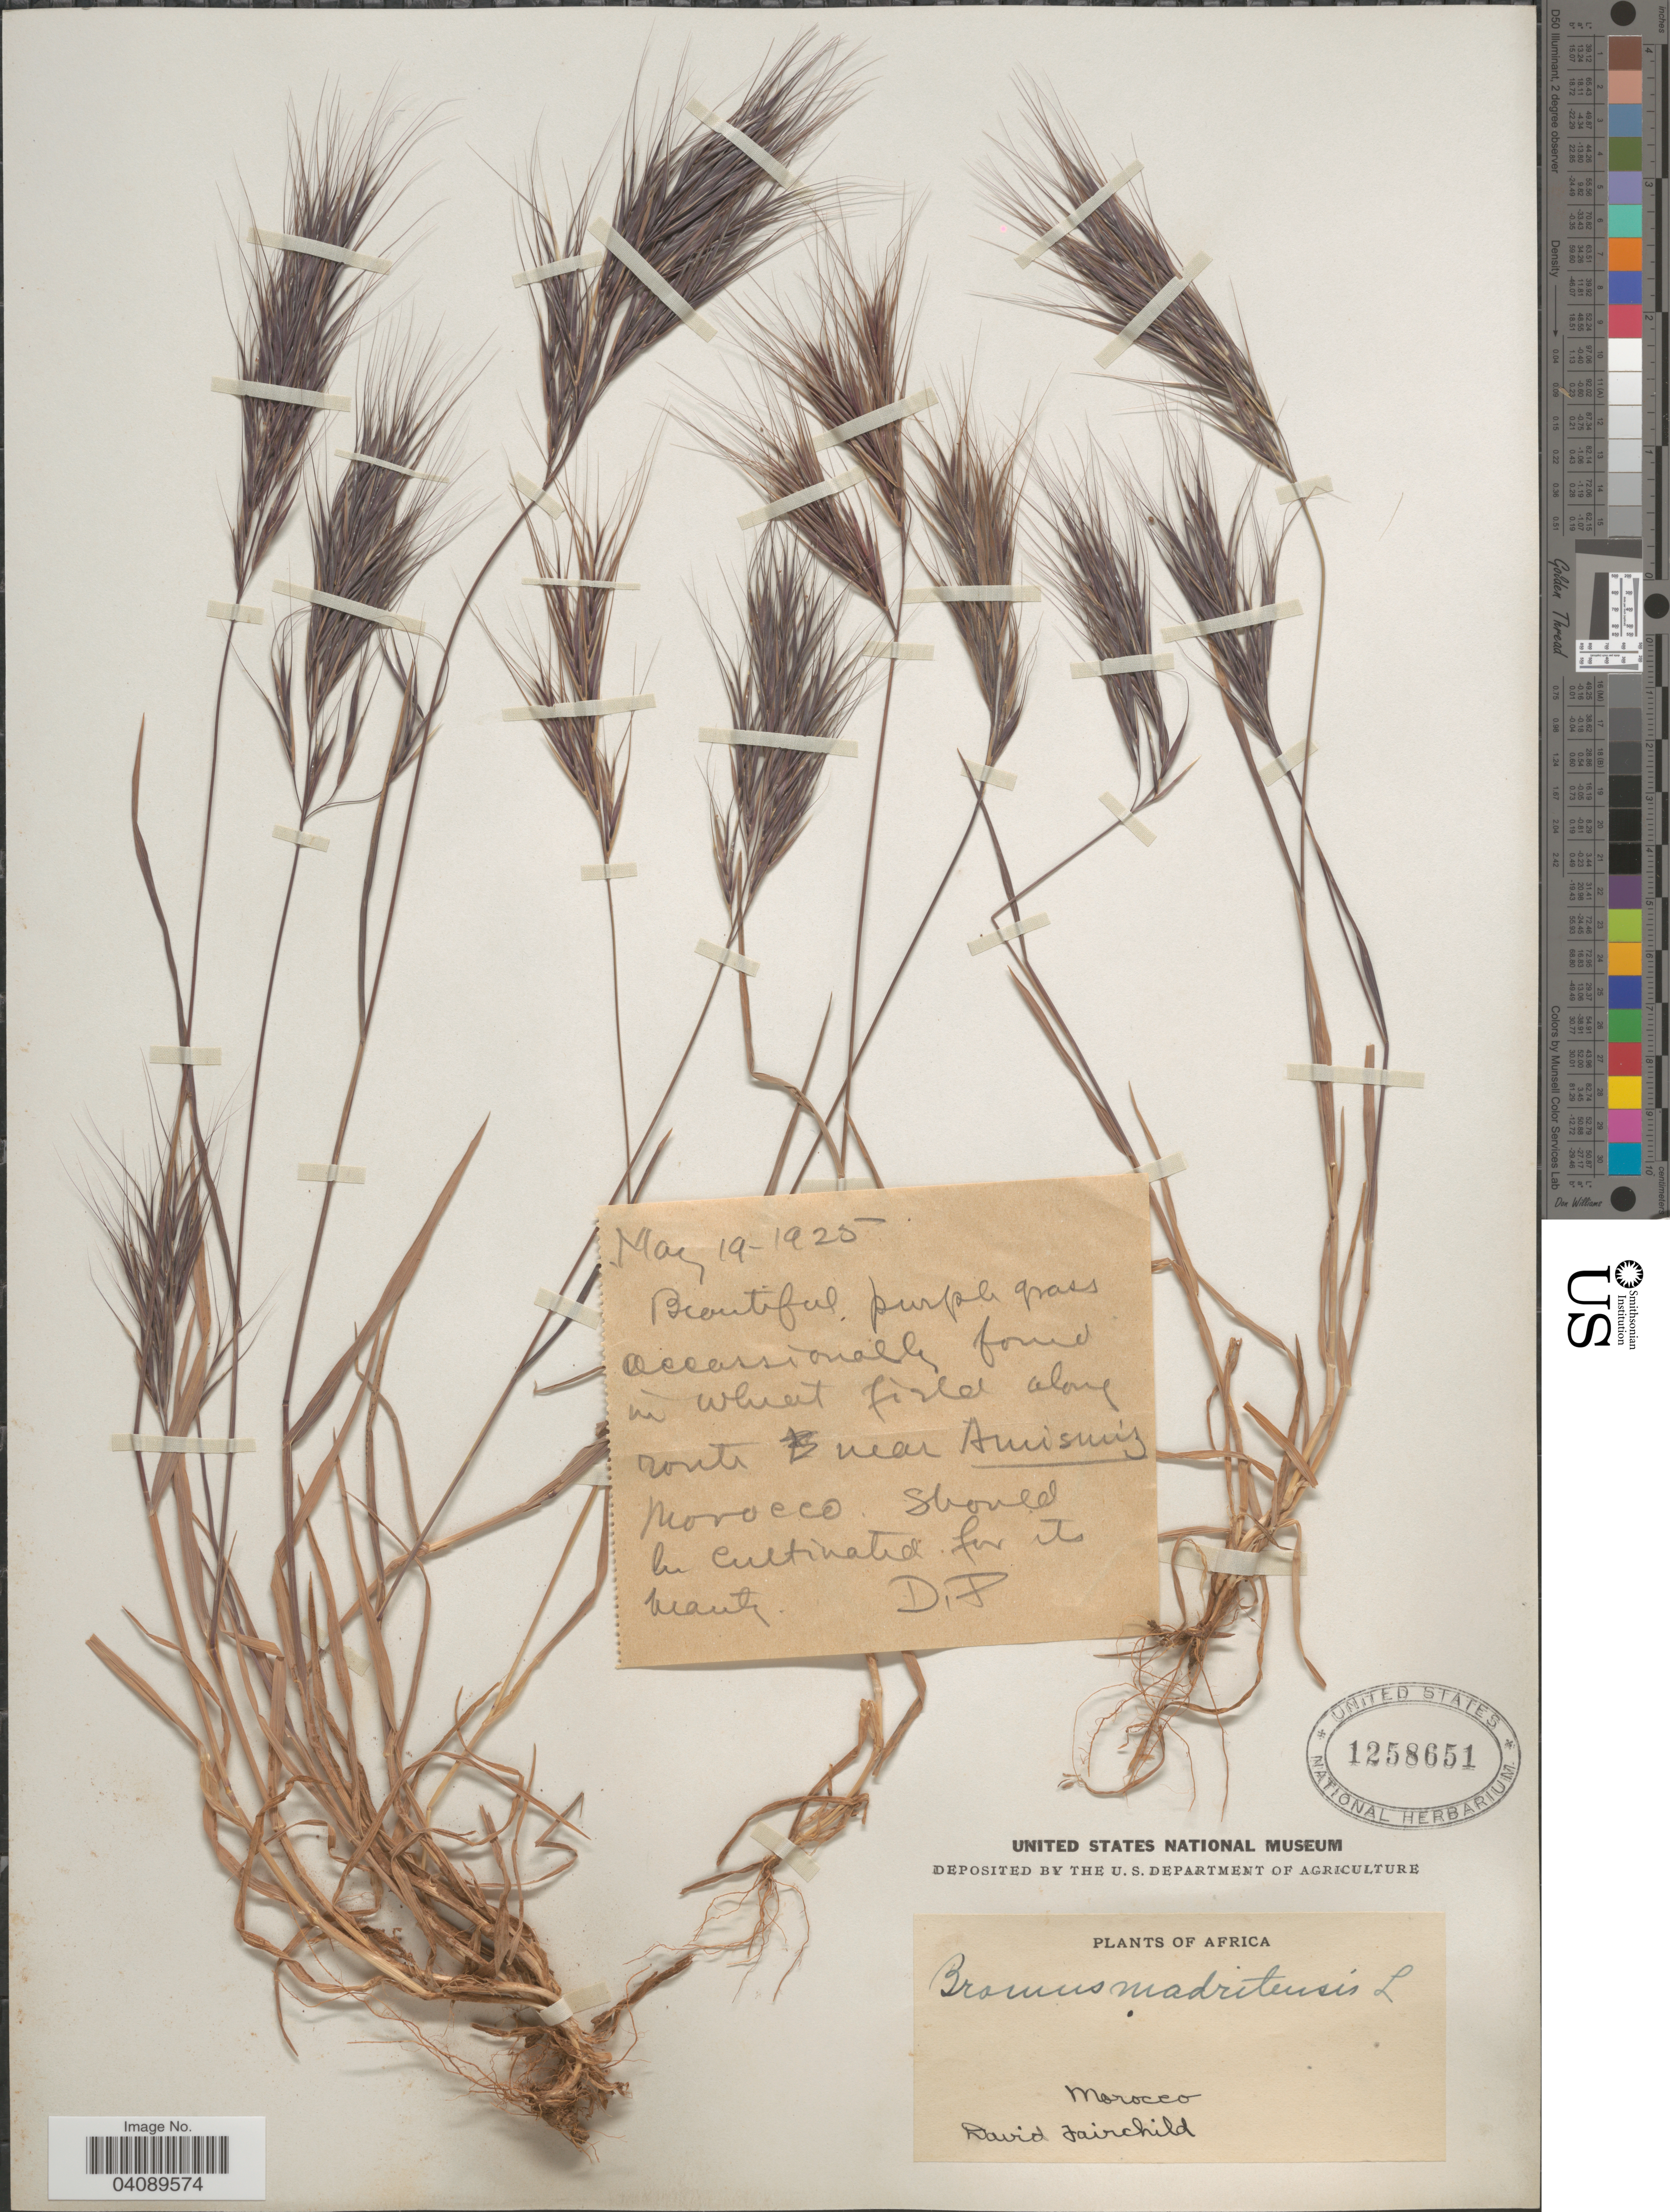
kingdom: Plantae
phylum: Tracheophyta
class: Liliopsida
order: Poales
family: Poaceae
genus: Bromus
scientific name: Bromus madritensis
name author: L.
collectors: D. Fairchild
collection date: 1925-05-19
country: Morocco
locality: Along route near Amismiz.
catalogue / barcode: US 1258651